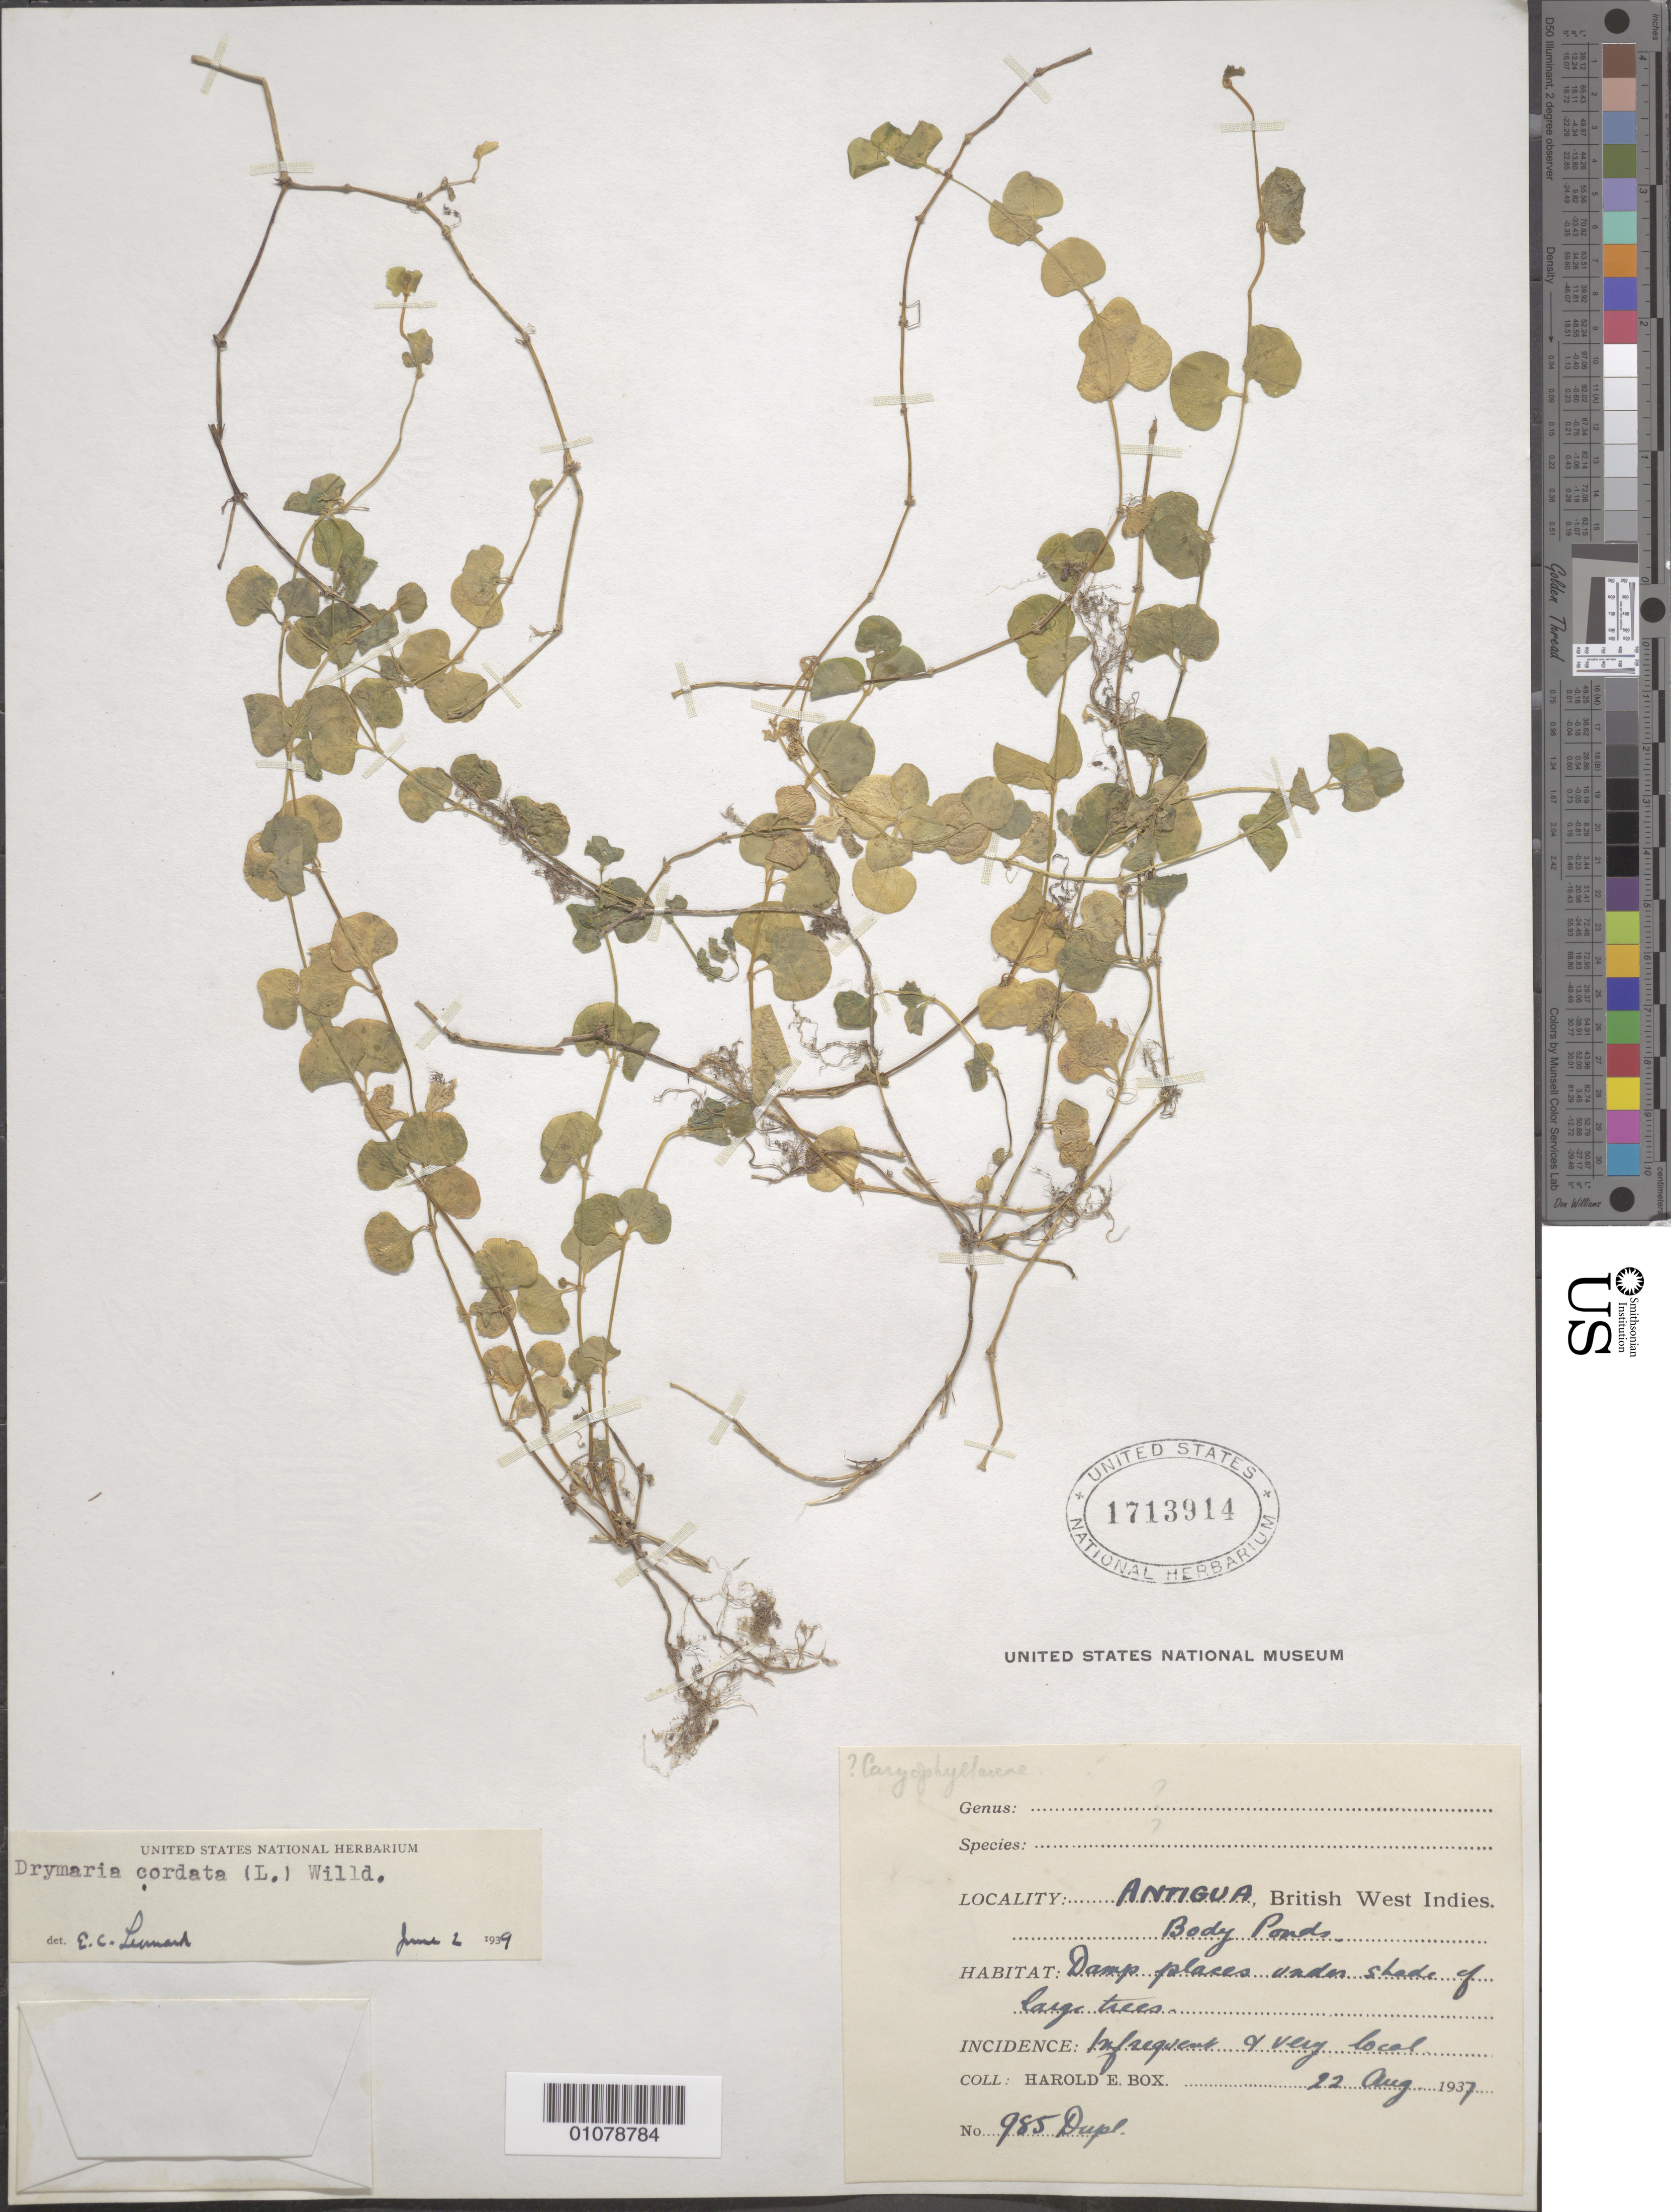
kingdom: Plantae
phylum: Tracheophyta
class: Magnoliopsida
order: Caryophyllales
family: Caryophyllaceae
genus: Drymaria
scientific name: Drymaria cordata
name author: (L.) Willd. ex Schult.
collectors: H. E. Box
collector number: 985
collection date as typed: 22 Aug 1937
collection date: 1937-08-22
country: Antigua and Barbuda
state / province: Saint John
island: Antigua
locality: Body Ponds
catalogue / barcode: US 1713914